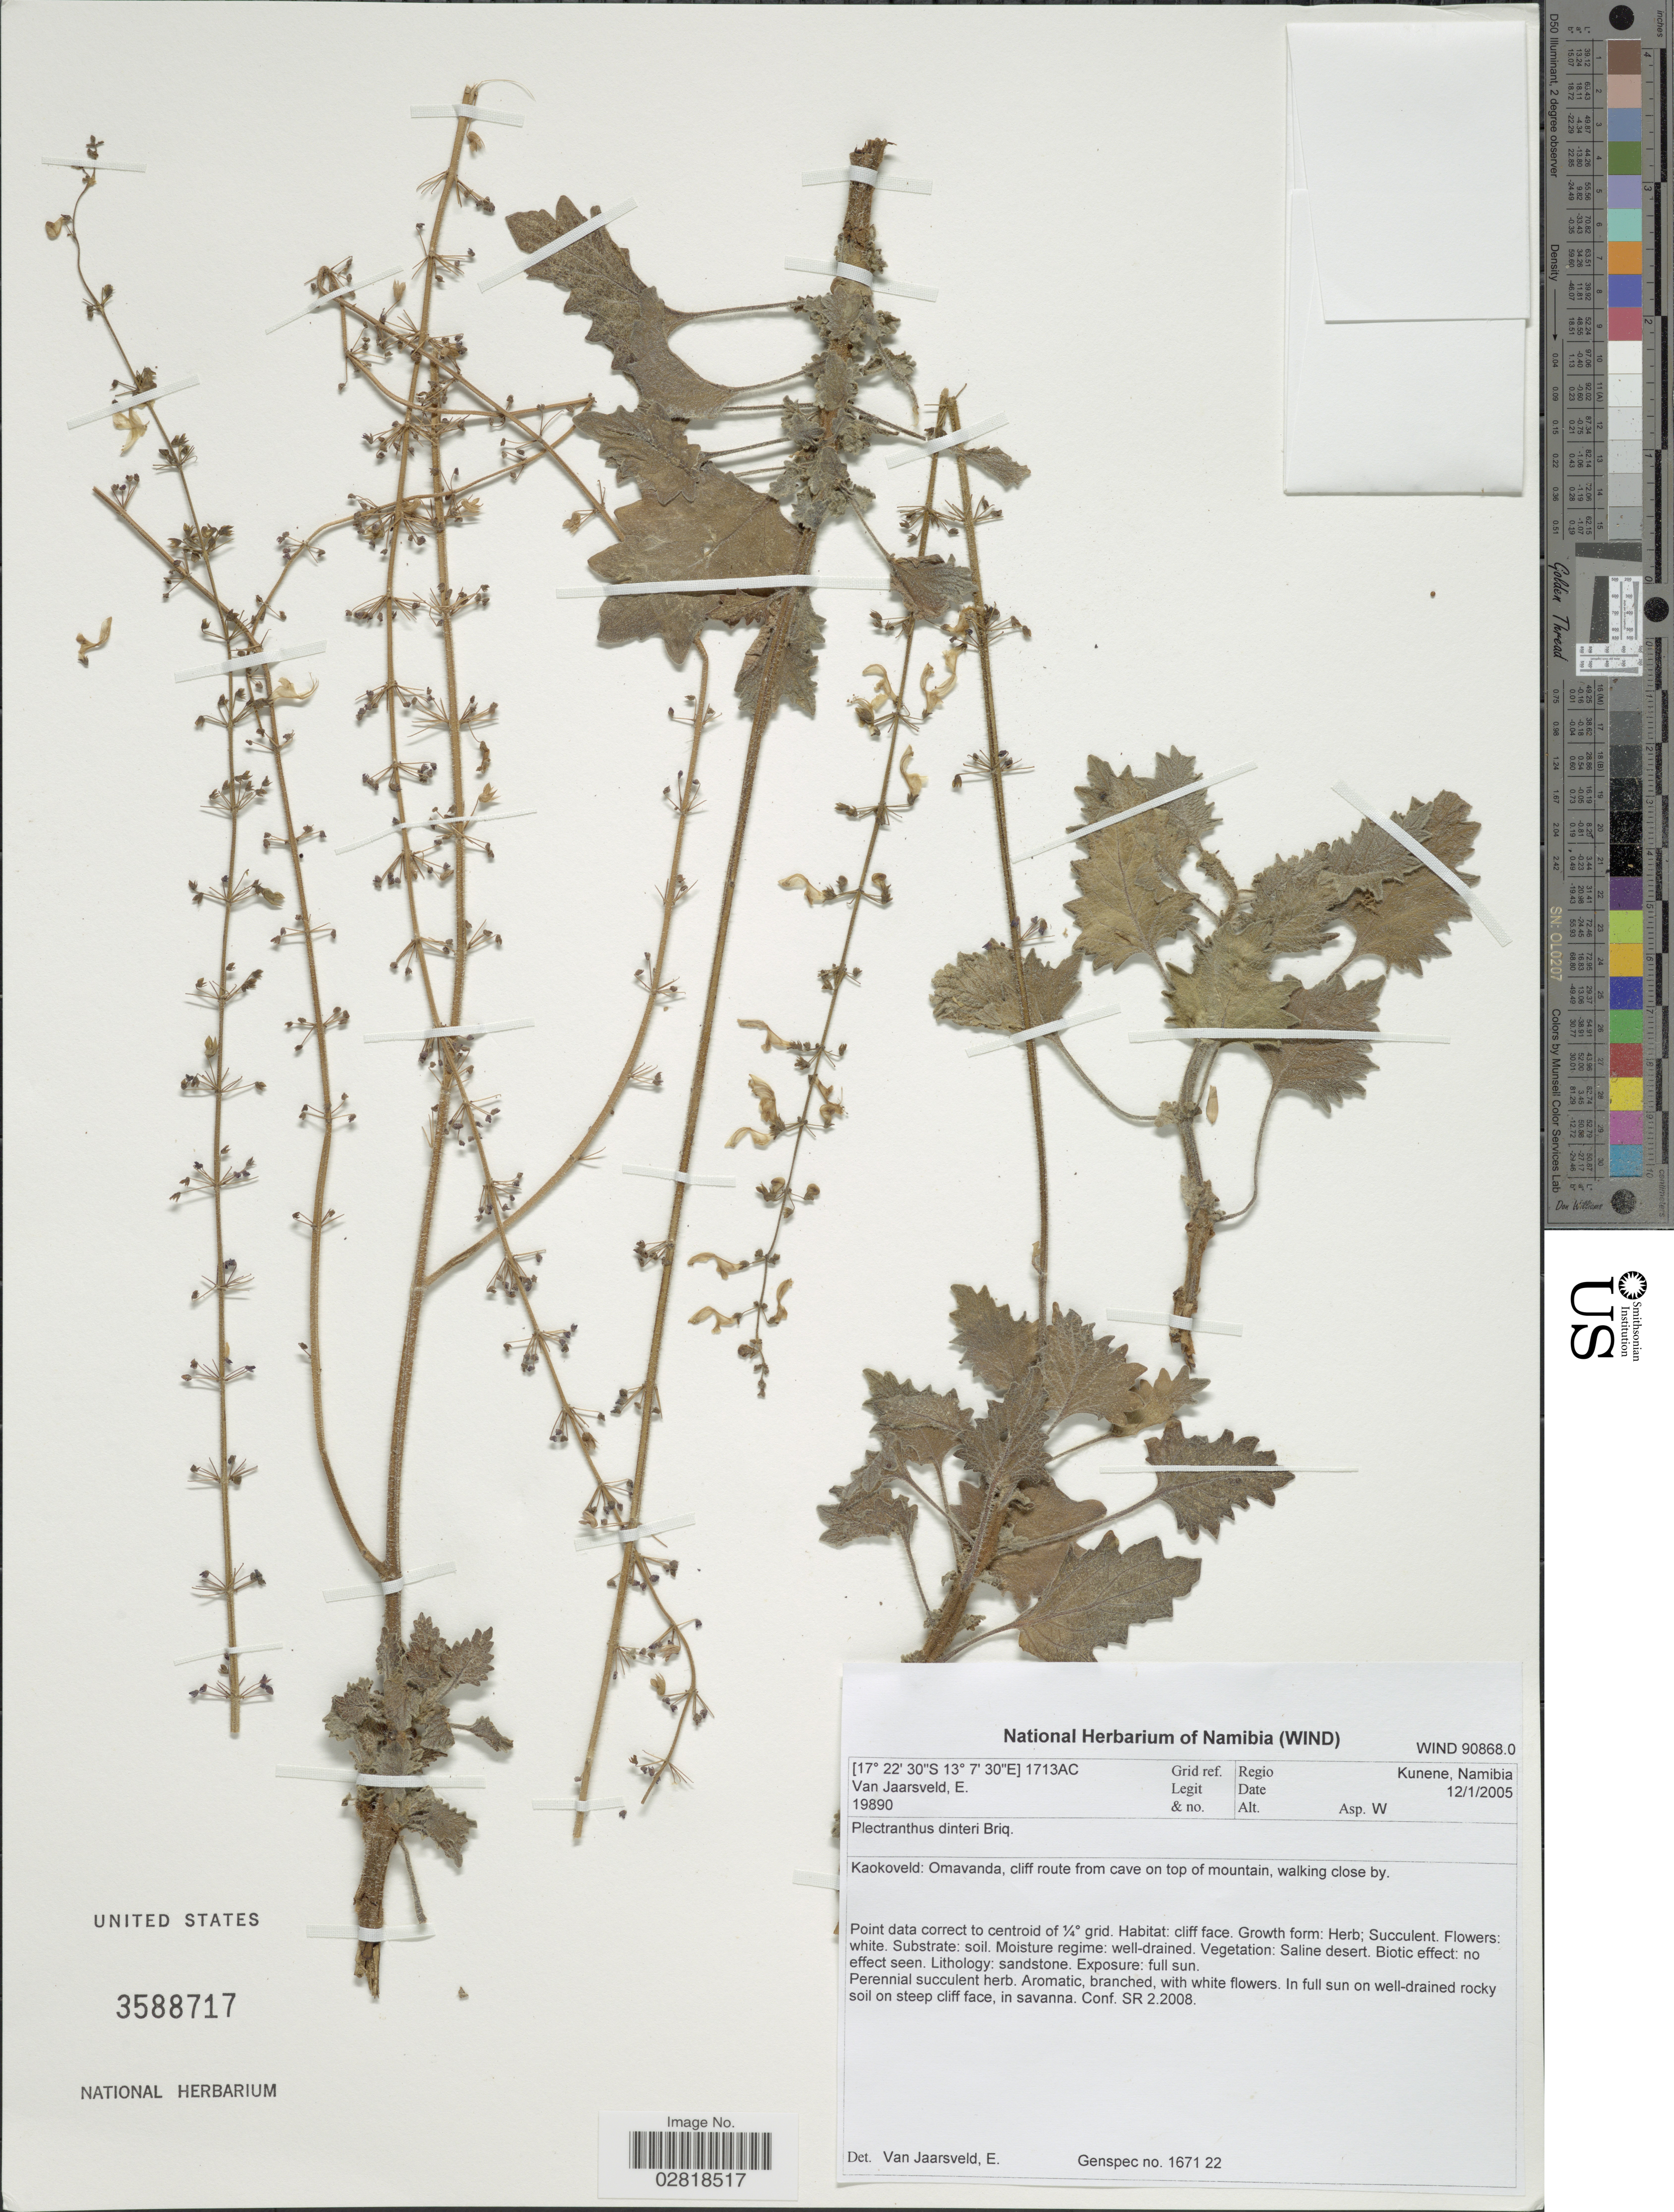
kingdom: Plantae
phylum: Tracheophyta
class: Magnoliopsida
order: Lamiales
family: Lamiaceae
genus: Plectranthus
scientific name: Plectranthus dinteri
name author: Briq.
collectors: E. van Jaarsveld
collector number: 19890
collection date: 2005-01-12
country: Namibia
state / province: Kunene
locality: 1713AC Grid ref. Regio Kunene. Kaokoveld: Omavanda, cliff route from cave on top of mountain, walking close by.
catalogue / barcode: US 3588717